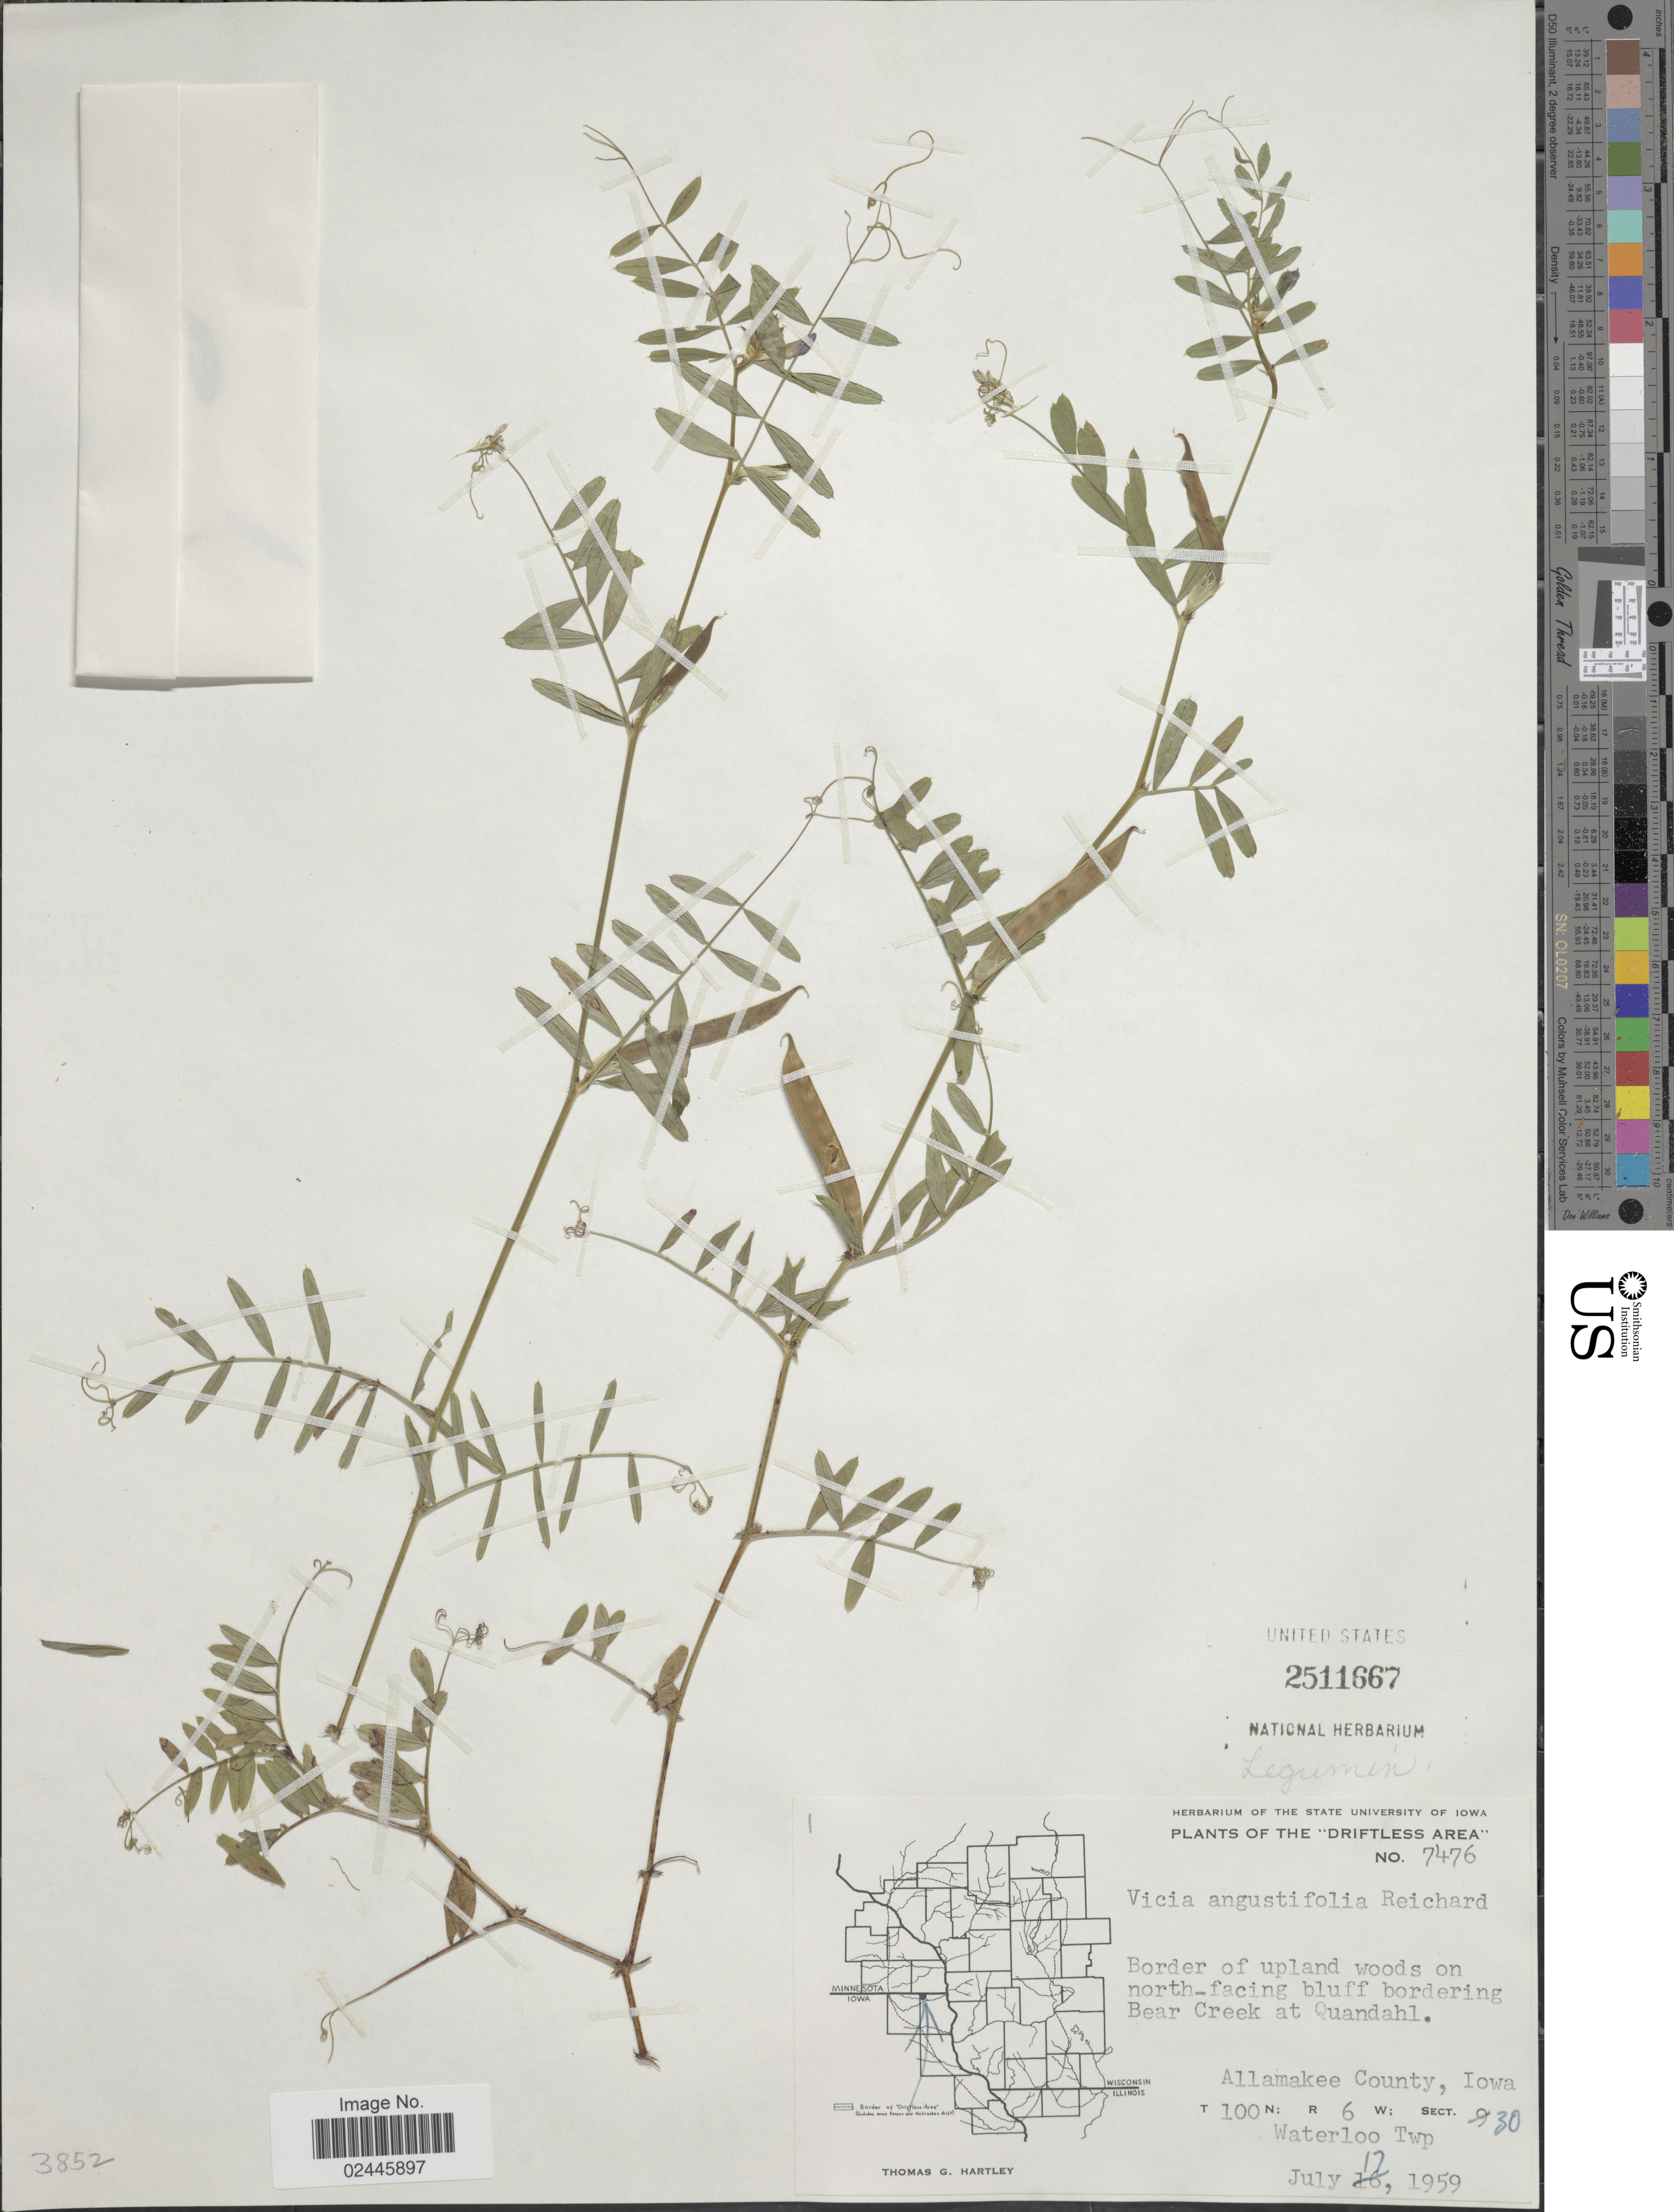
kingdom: Plantae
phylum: Tracheophyta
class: Magnoliopsida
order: Fabales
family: Fabaceae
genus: Vicia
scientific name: Vicia angustifolia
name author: L.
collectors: T. G. Hartley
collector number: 7476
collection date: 1959-07-17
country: United States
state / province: Iowa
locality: Driftless Area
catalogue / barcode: US 2511667